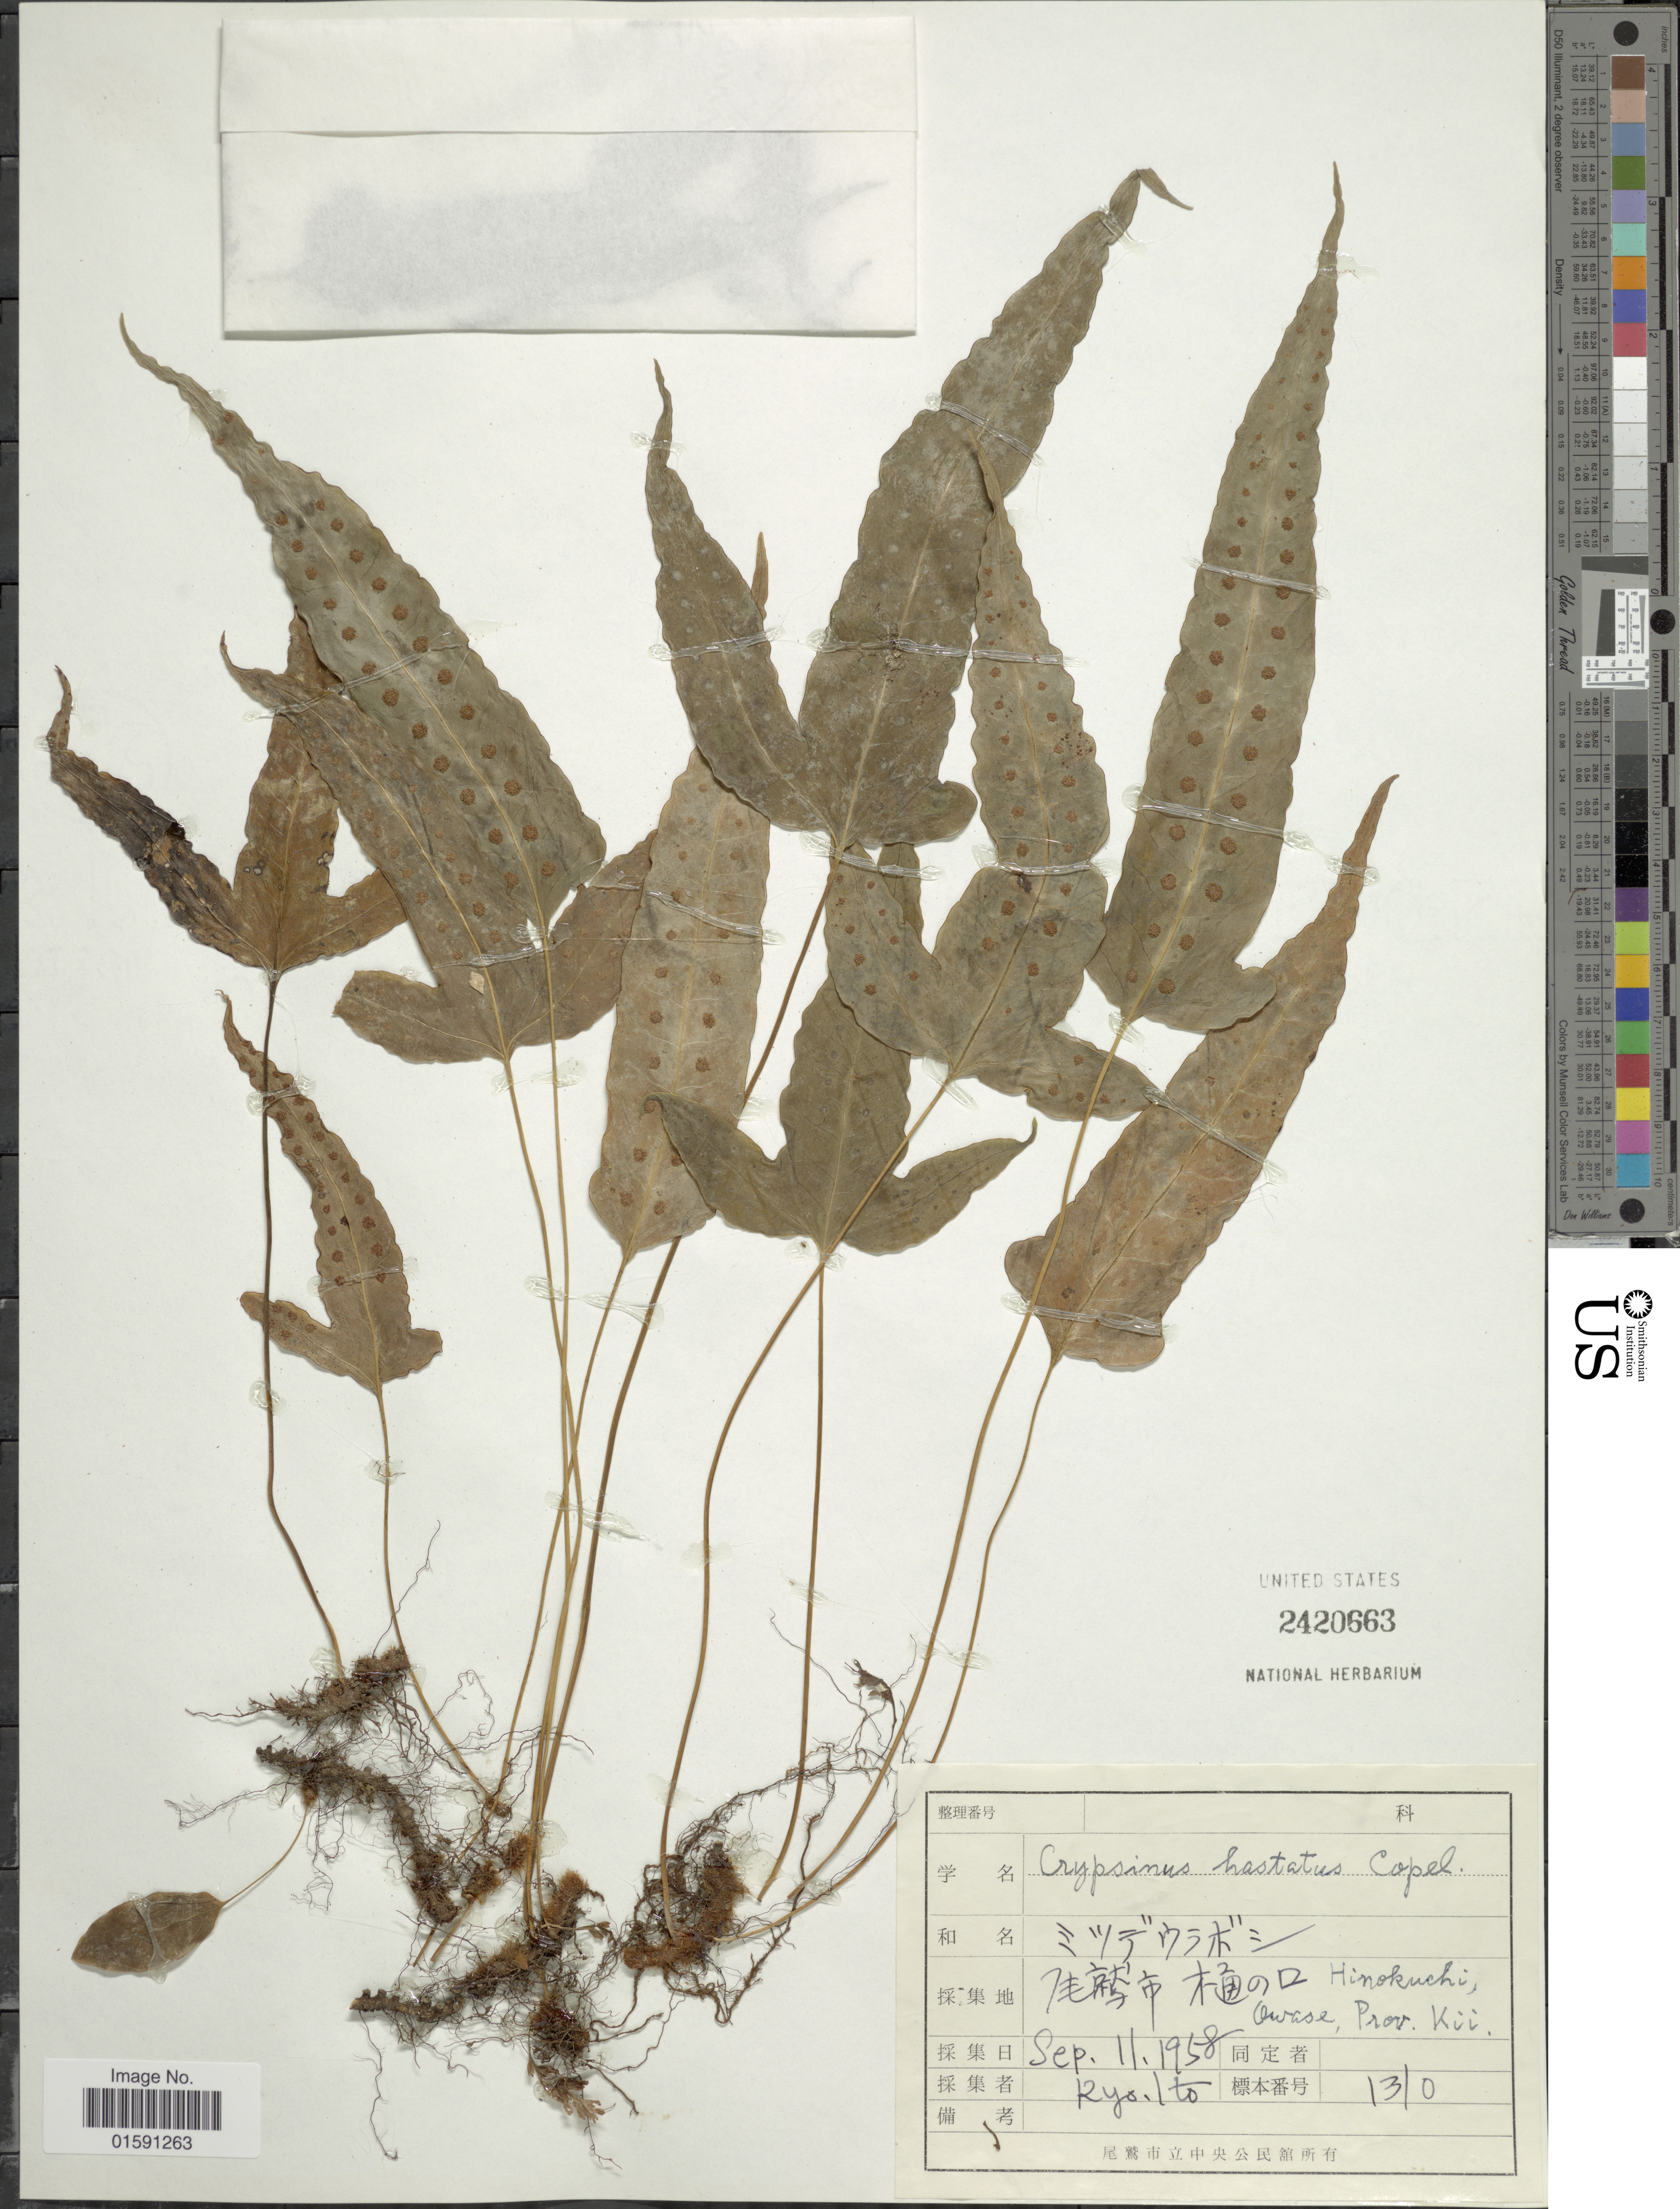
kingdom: Plantae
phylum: Tracheophyta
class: Polypodiopsida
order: Polypodiales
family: Polypodiaceae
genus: Selliguea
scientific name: Selliguea hastata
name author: (Thunb.) Fraser-Jenk.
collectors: R. Ito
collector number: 1310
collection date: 1958-09-11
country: Japan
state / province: Mie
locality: Hinokuchi, Owase, Prov. Kii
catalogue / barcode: US 2420663